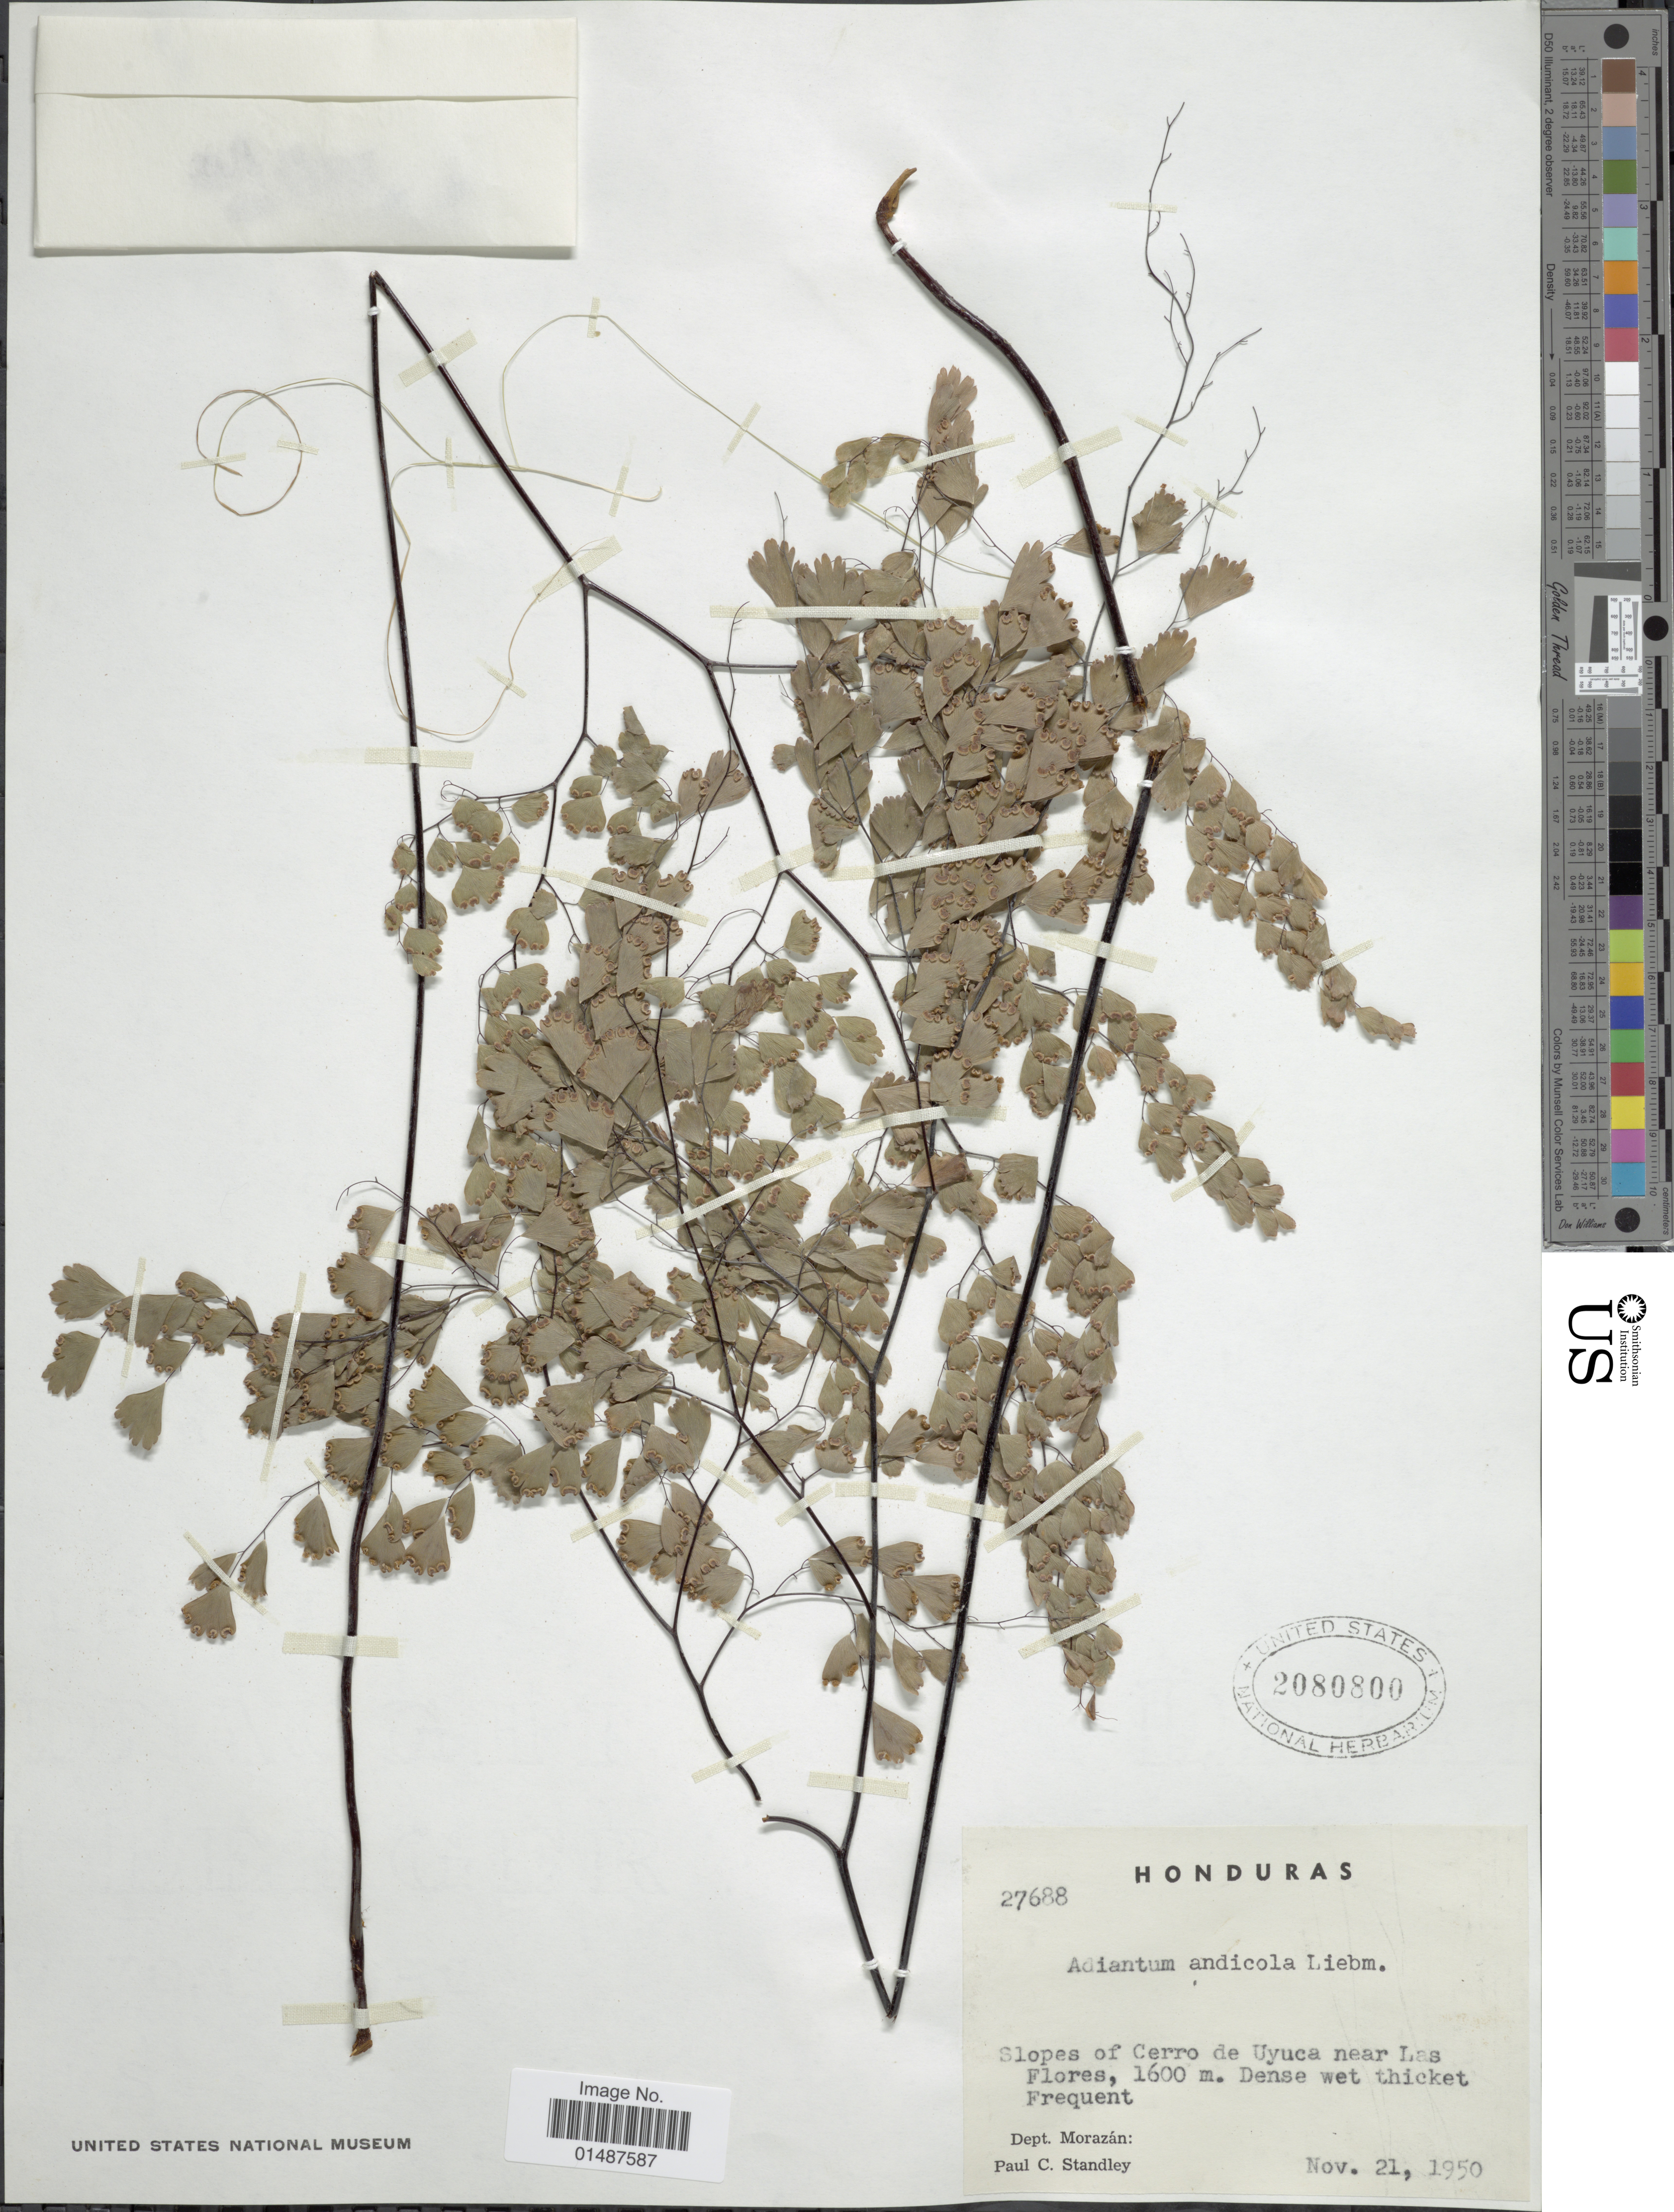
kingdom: Plantae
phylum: Tracheophyta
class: Polypodiopsida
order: Polypodiales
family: Pteridaceae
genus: Adiantum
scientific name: Adiantum andicola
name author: Liebm.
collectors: P. C. Standley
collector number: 27688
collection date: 1950-11-21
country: Honduras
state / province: Fco. Morazán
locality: Slopes of Cerro de Uyuca near Las Flores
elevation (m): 1600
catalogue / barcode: US 2080800